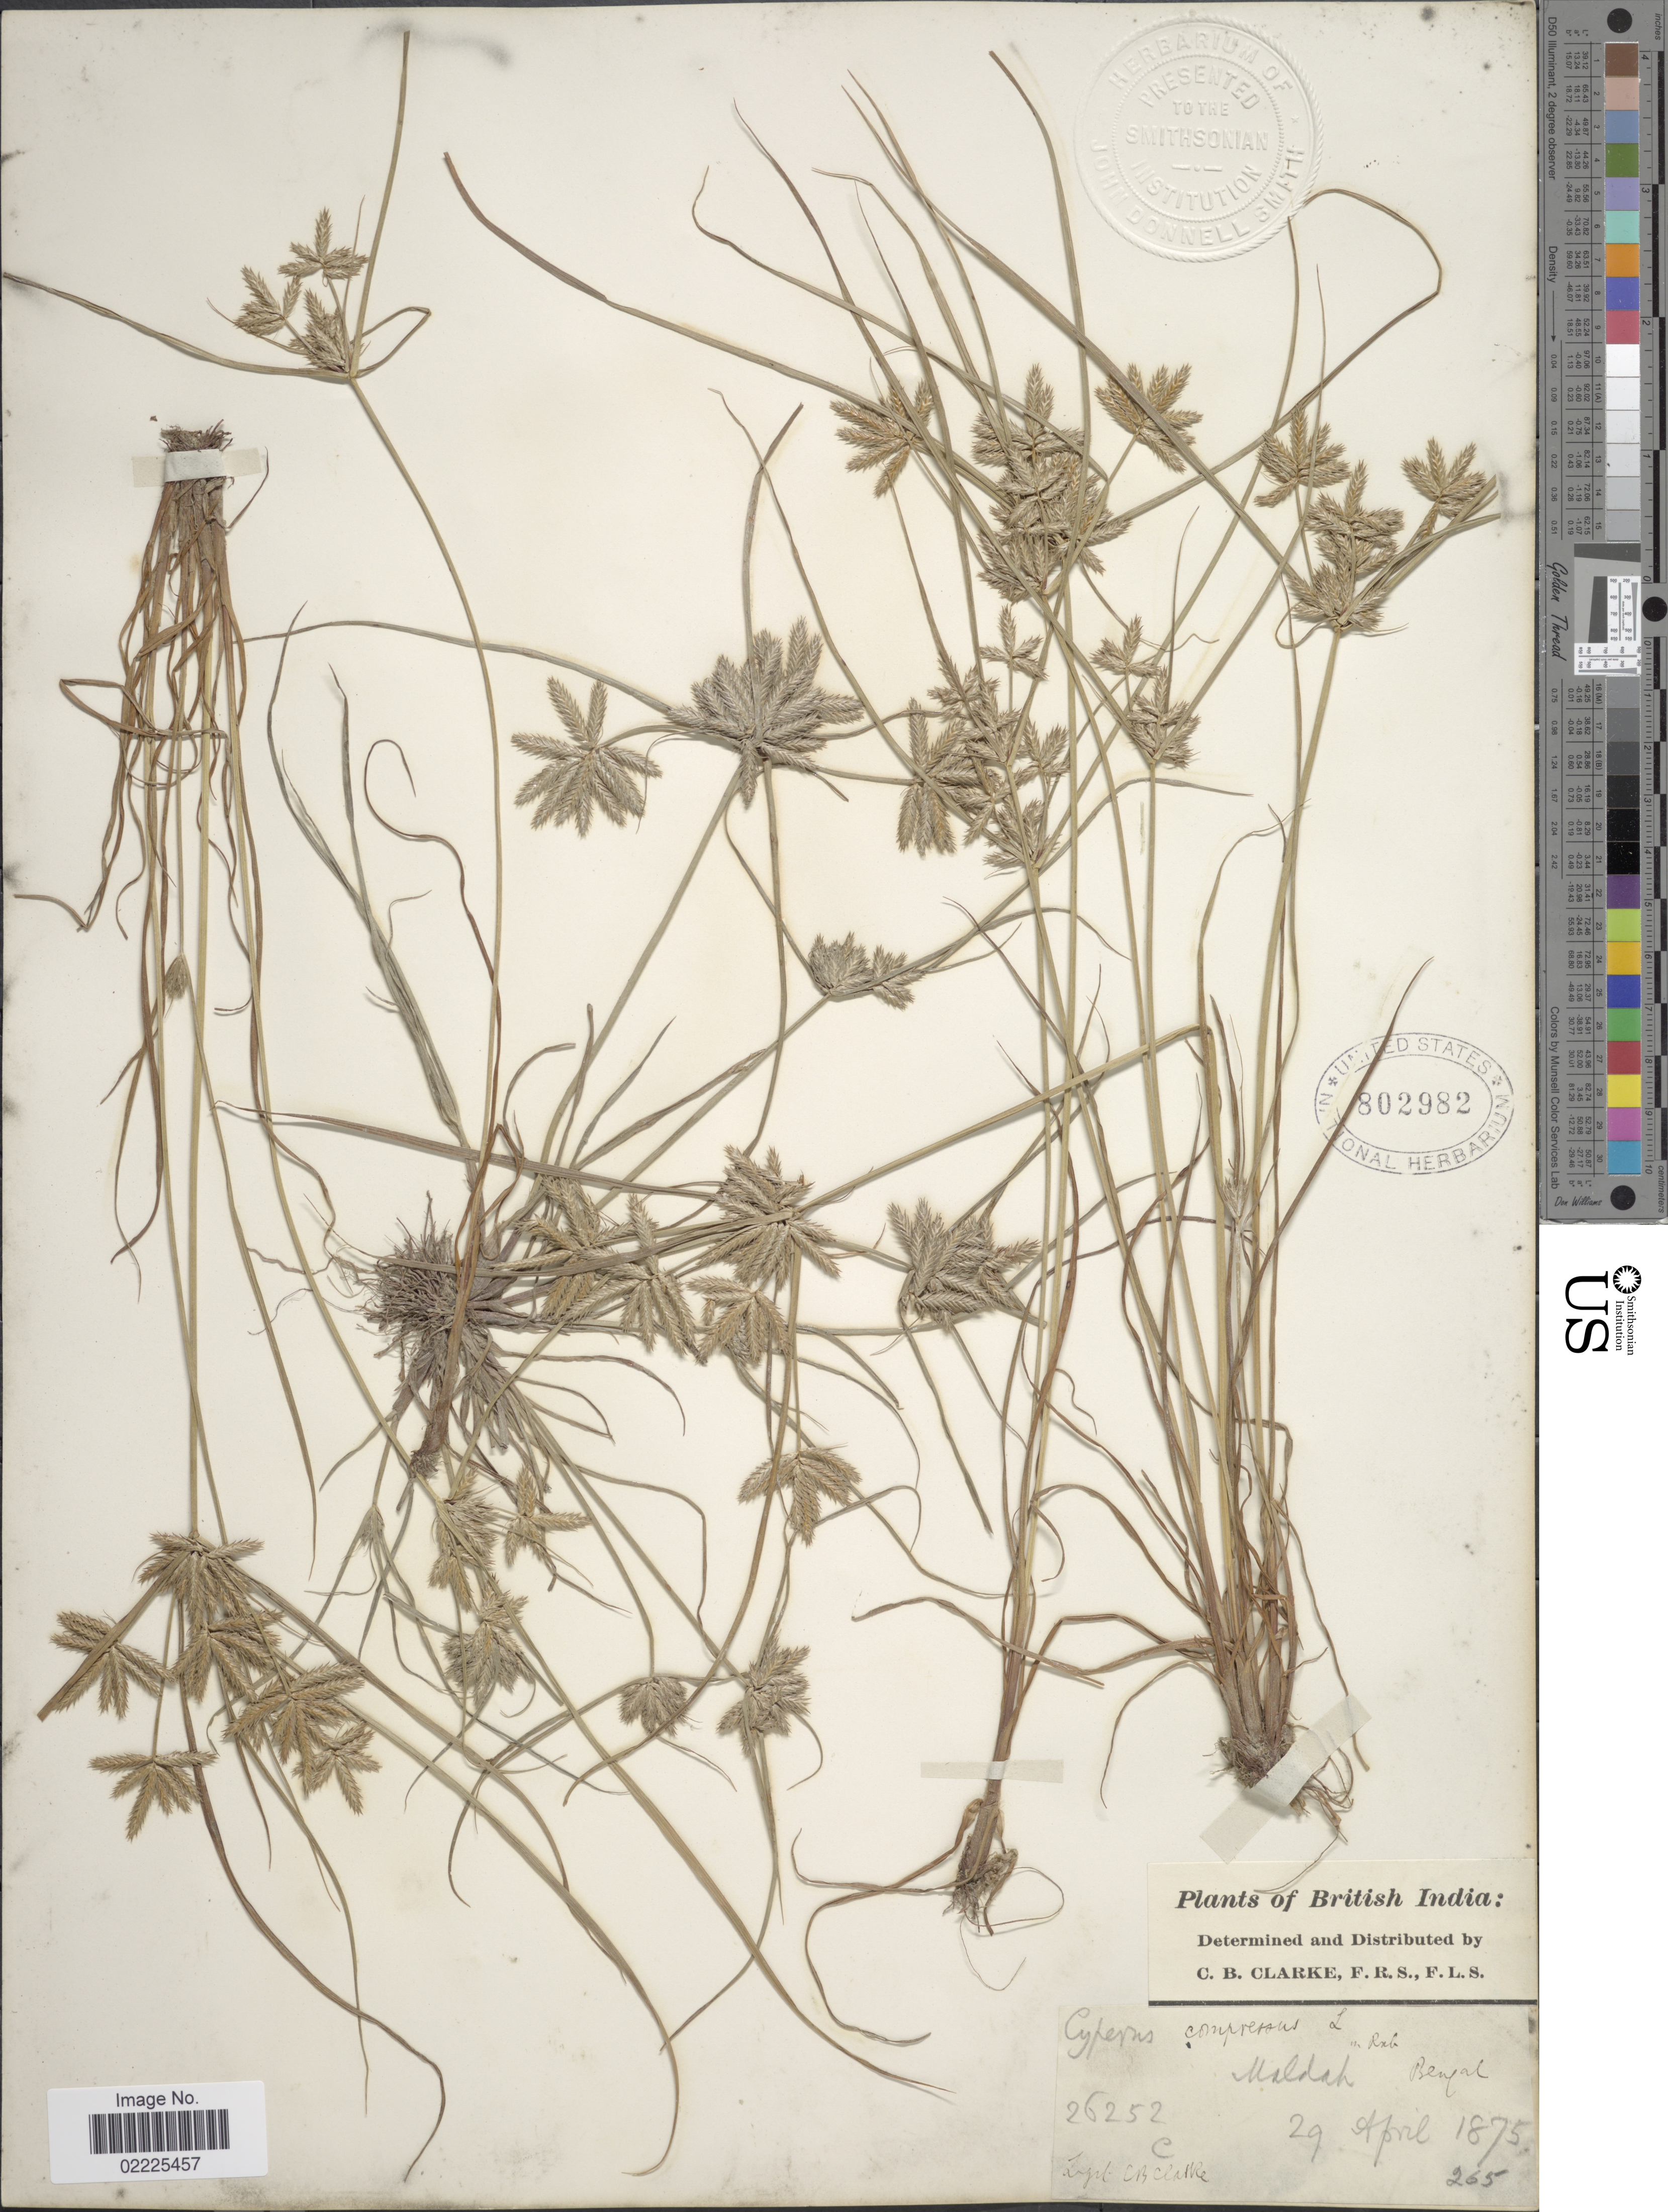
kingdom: Plantae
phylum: Tracheophyta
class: Liliopsida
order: Poales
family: Cyperaceae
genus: Cyperus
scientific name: Cyperus compressus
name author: L.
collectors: C. B. Clarke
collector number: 26252 C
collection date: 1875-04-29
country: India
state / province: West Bengal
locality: British India, Maldah, Bengal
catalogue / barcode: US 802982